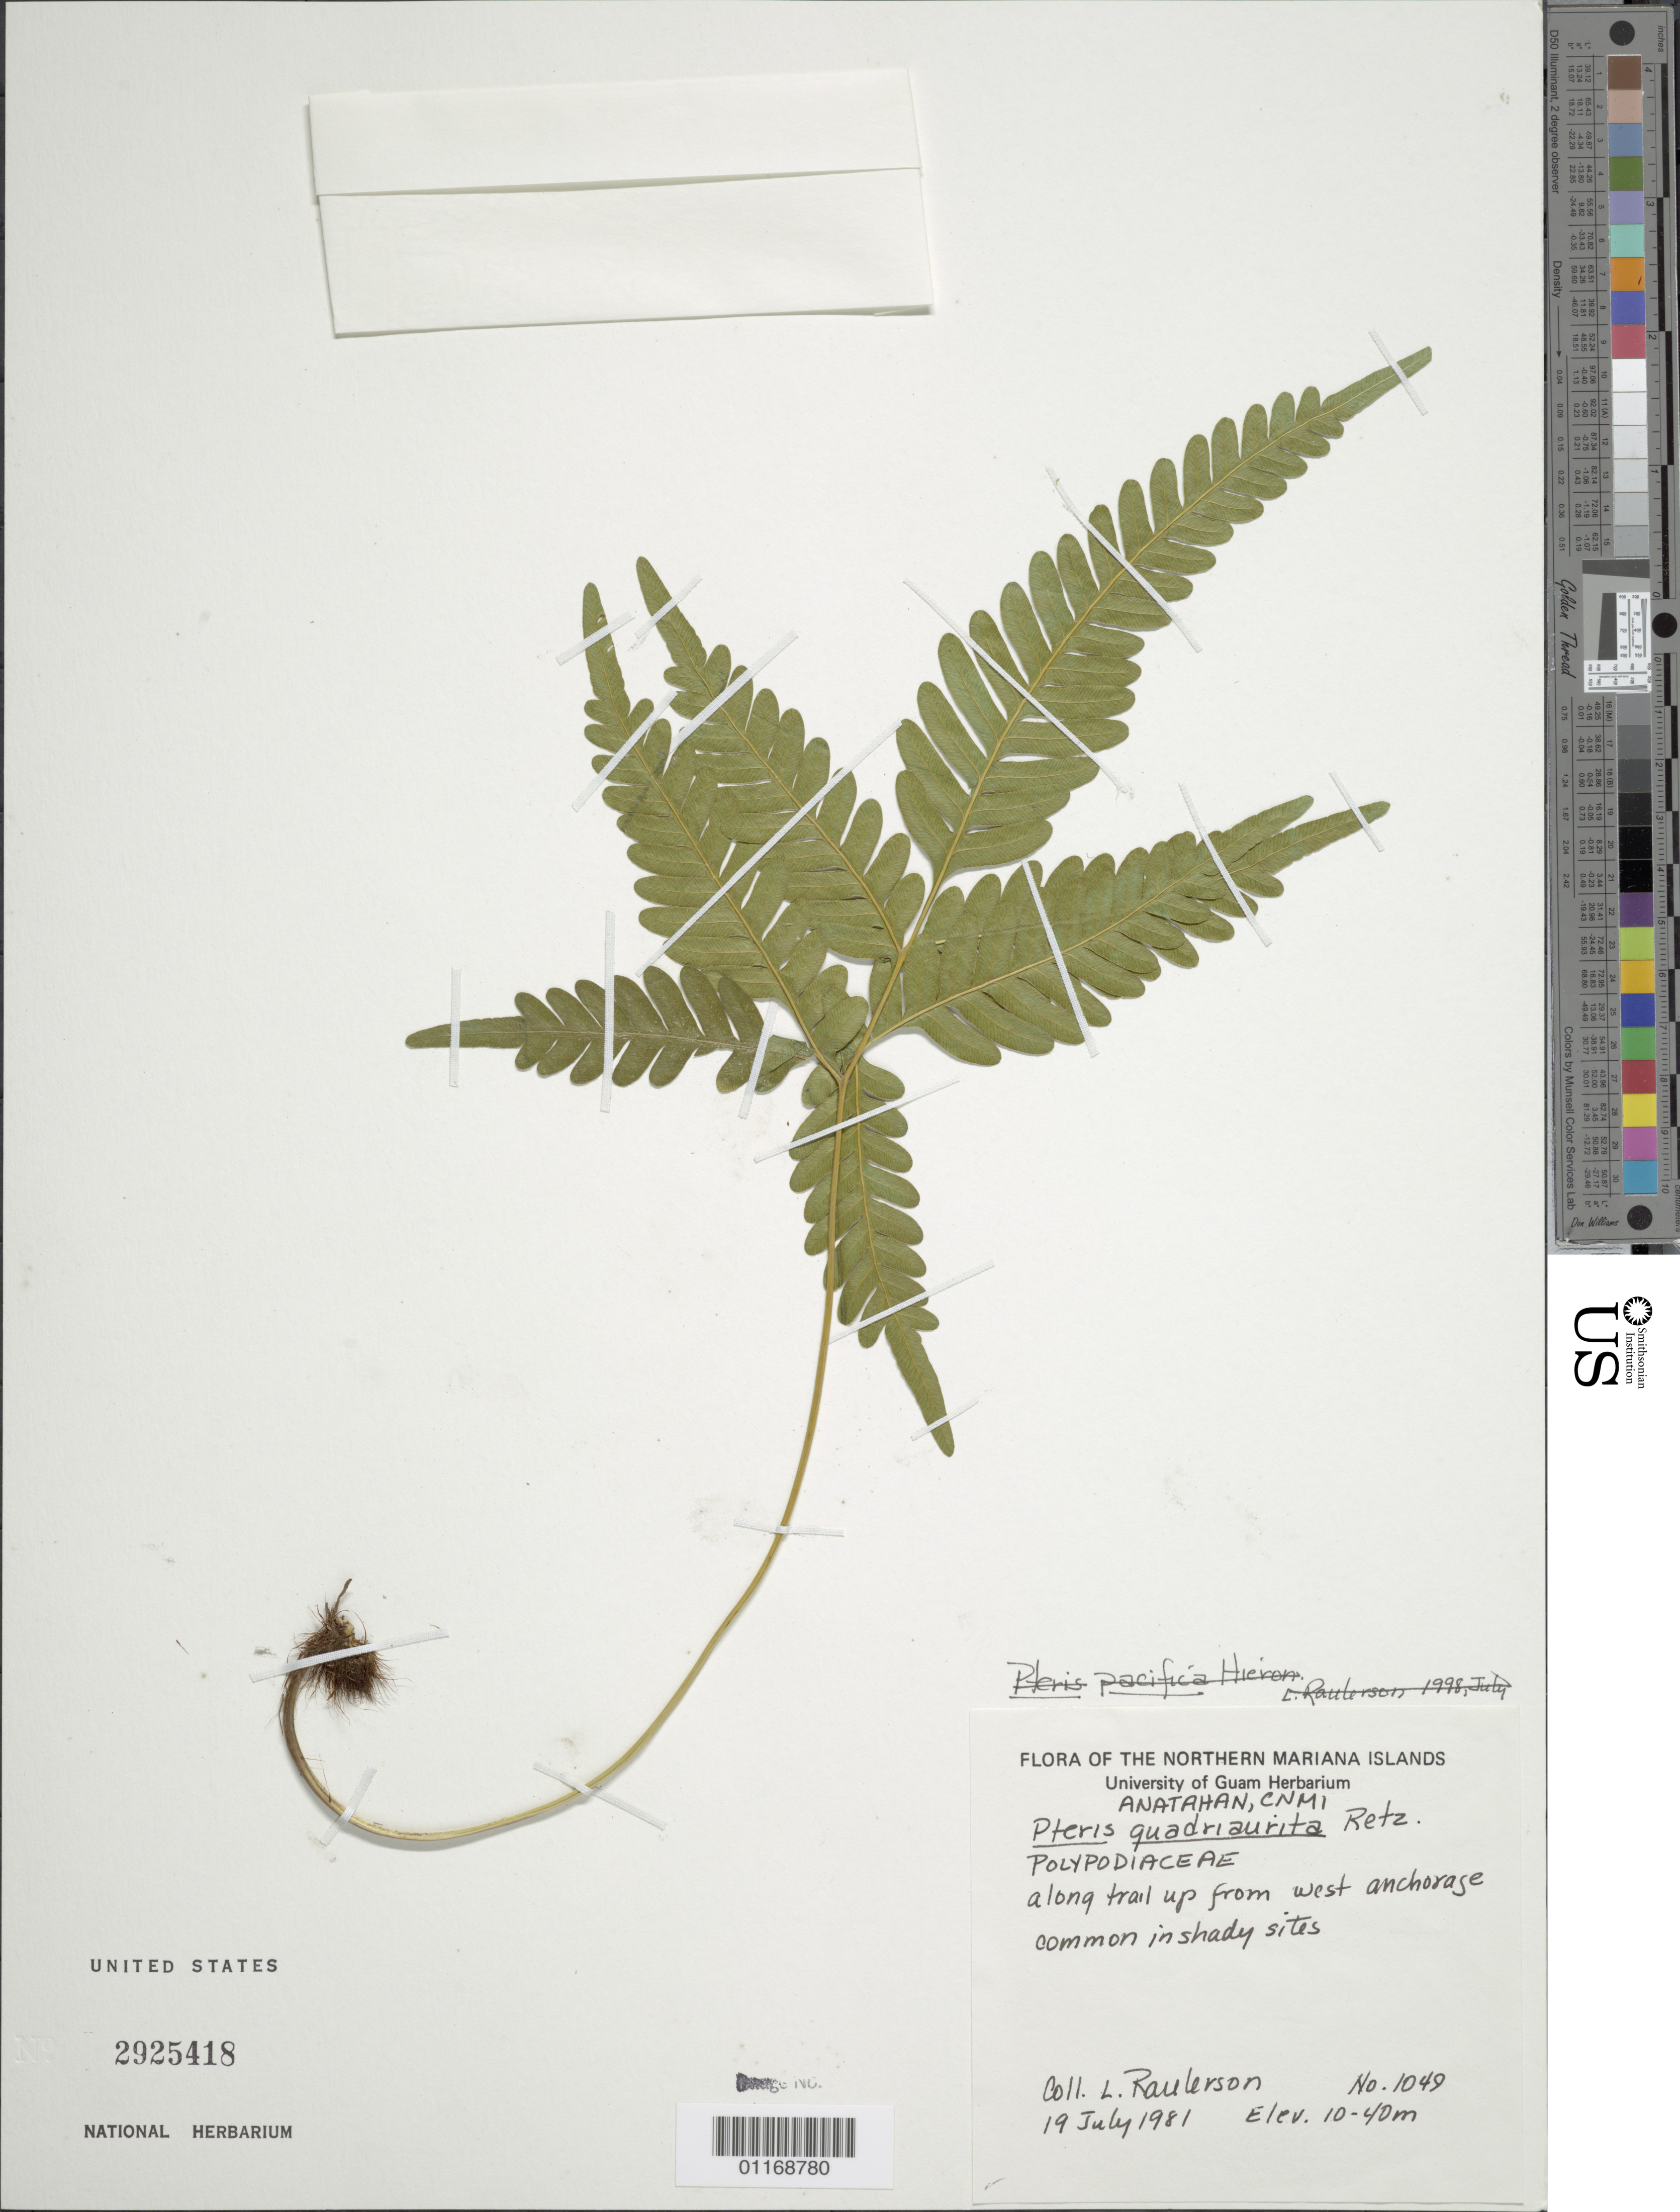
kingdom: Plantae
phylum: Tracheophyta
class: Polypodiopsida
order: Polypodiales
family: Pteridaceae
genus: Pteris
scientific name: Pteris quadriaurita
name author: Retz.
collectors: L. Raulerson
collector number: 1049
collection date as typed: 19 Jul 1981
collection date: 1981-07-19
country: Northern Mariana Islands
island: Anatahan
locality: Anatahan, CNMI. Planted in many sites along trail up from W anchorage.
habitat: common in shady sites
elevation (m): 10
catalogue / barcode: US 2925418